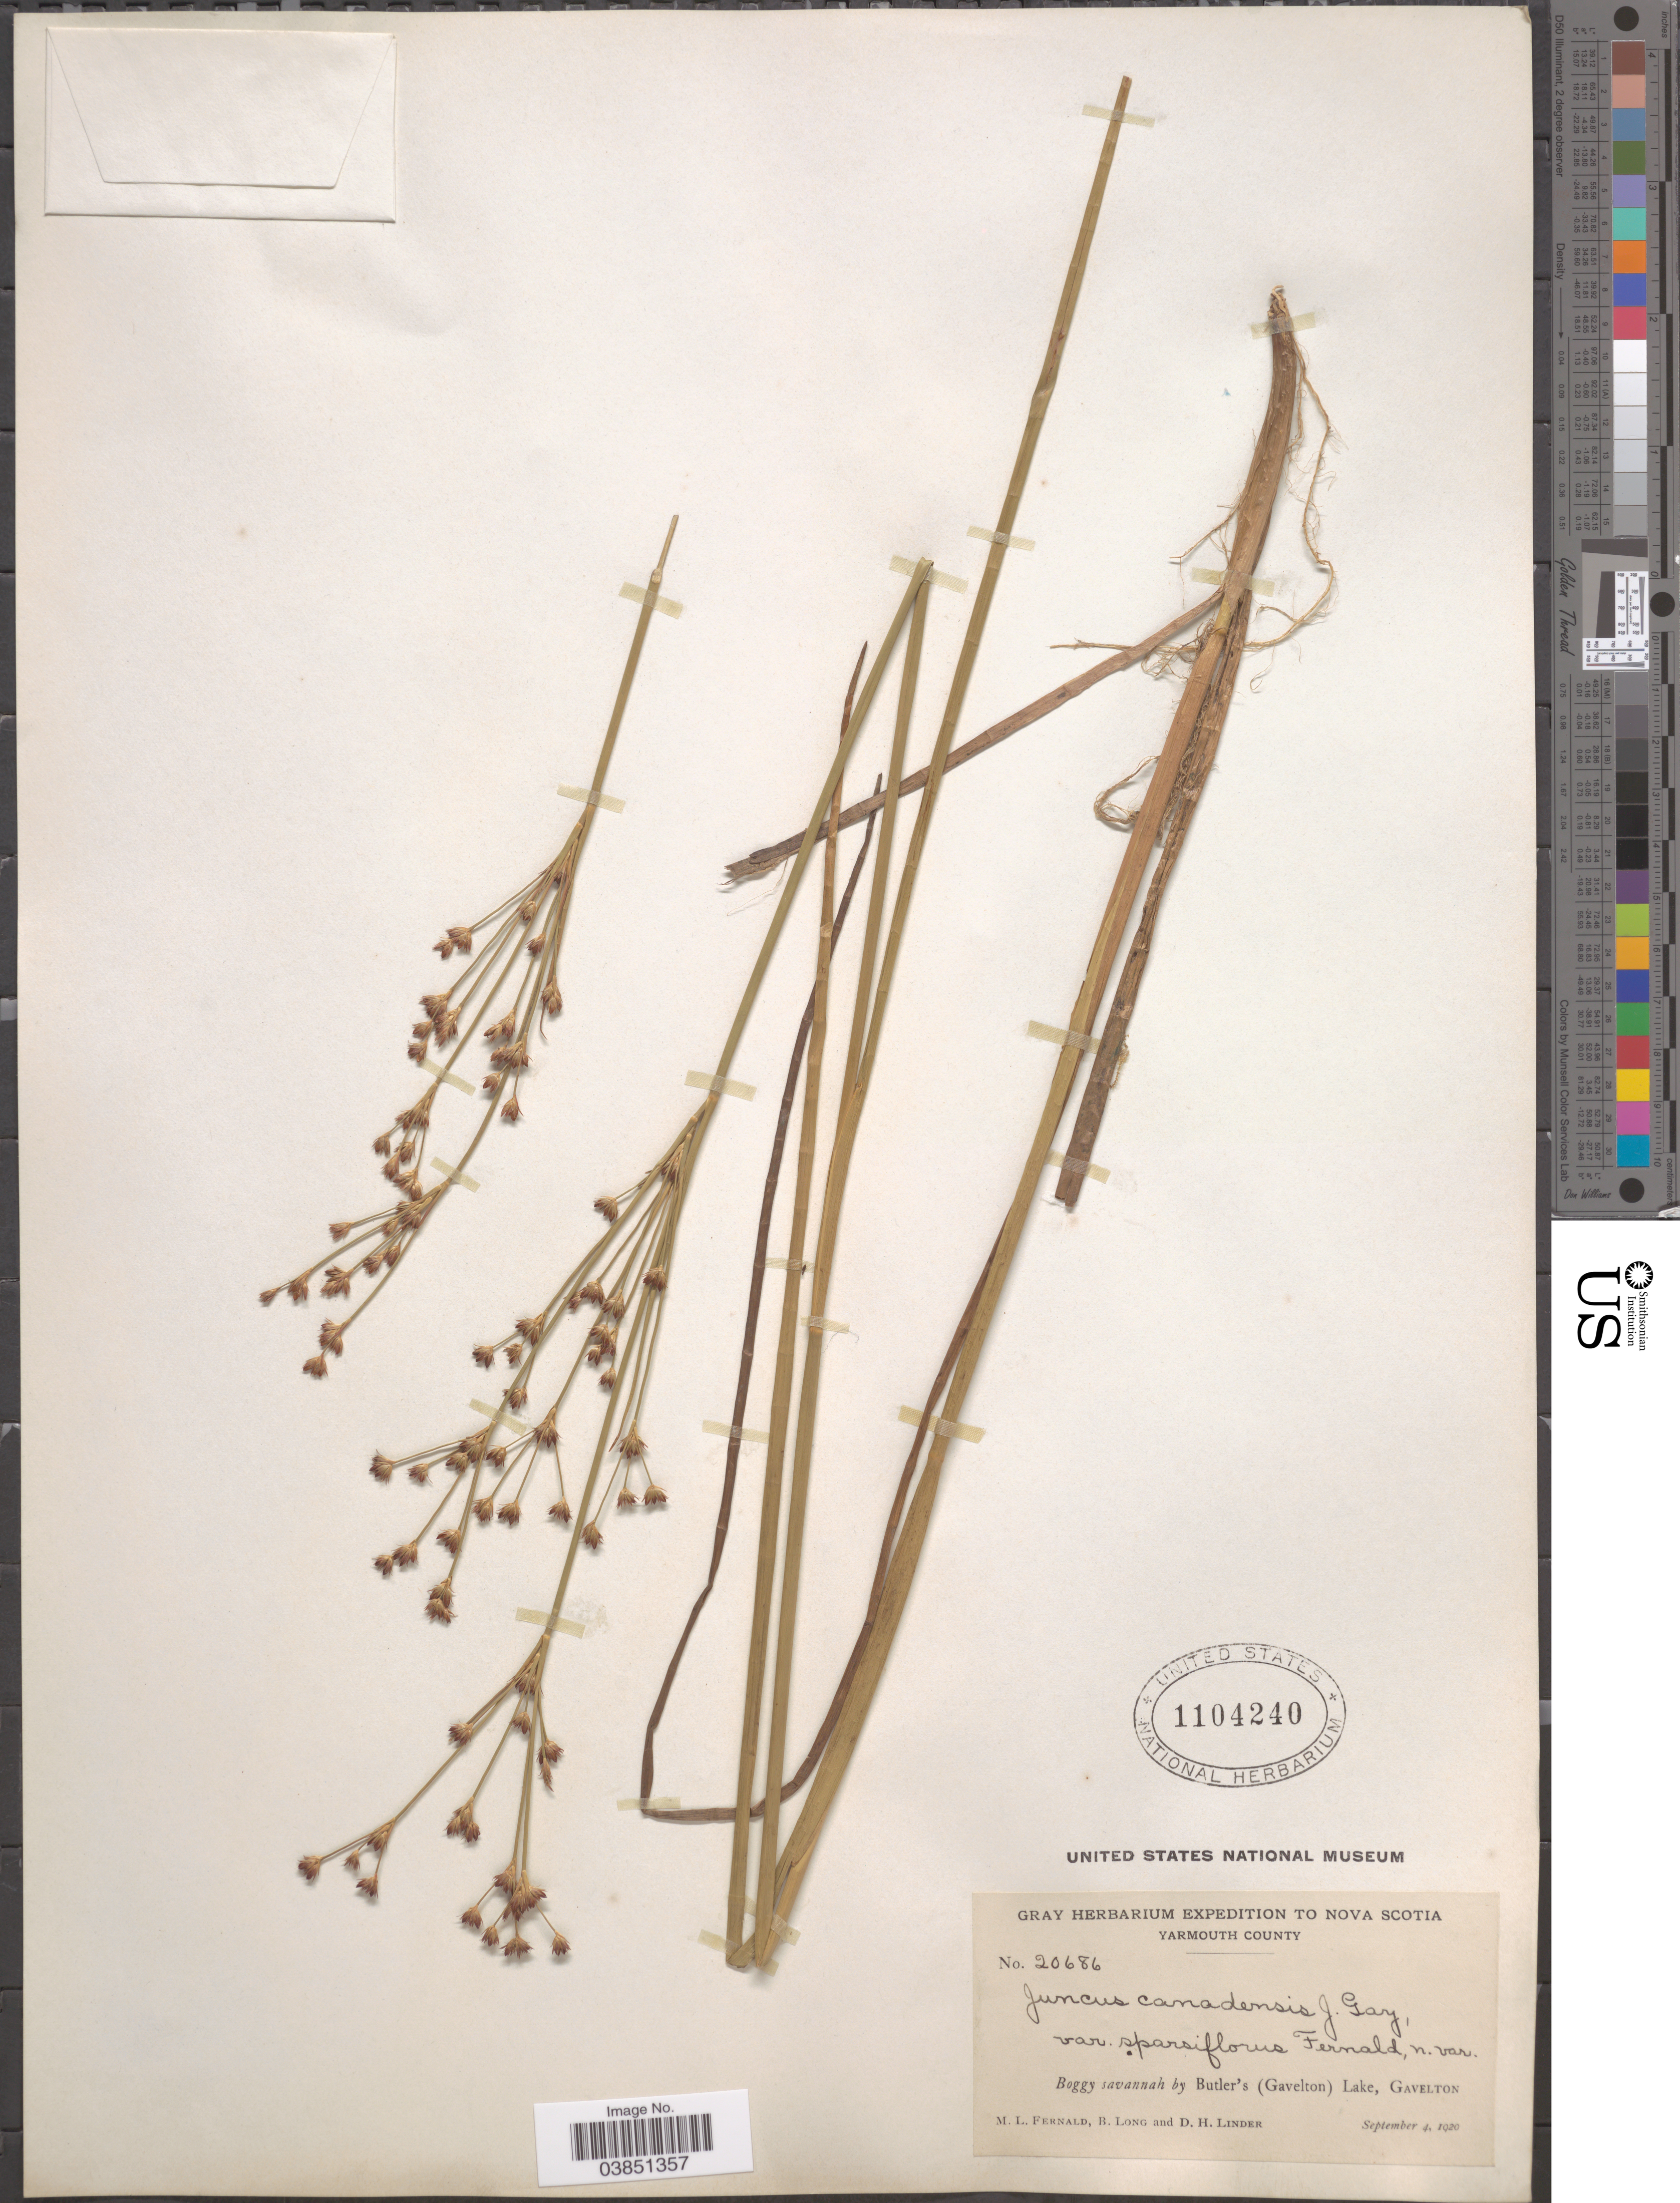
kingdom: Plantae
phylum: Tracheophyta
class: Liliopsida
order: Poales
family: Juncaceae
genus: Juncus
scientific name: Juncus canadensis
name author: J. Gay ex Laharpe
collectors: M. L. Fernald, B. Long & D. Linder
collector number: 20686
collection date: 1920-09-04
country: Canada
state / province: Nova Scotia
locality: Yarmouth County. Boggy savannah by Butler's (Gavelton) Lake, Gavelton.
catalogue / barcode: US 1104240